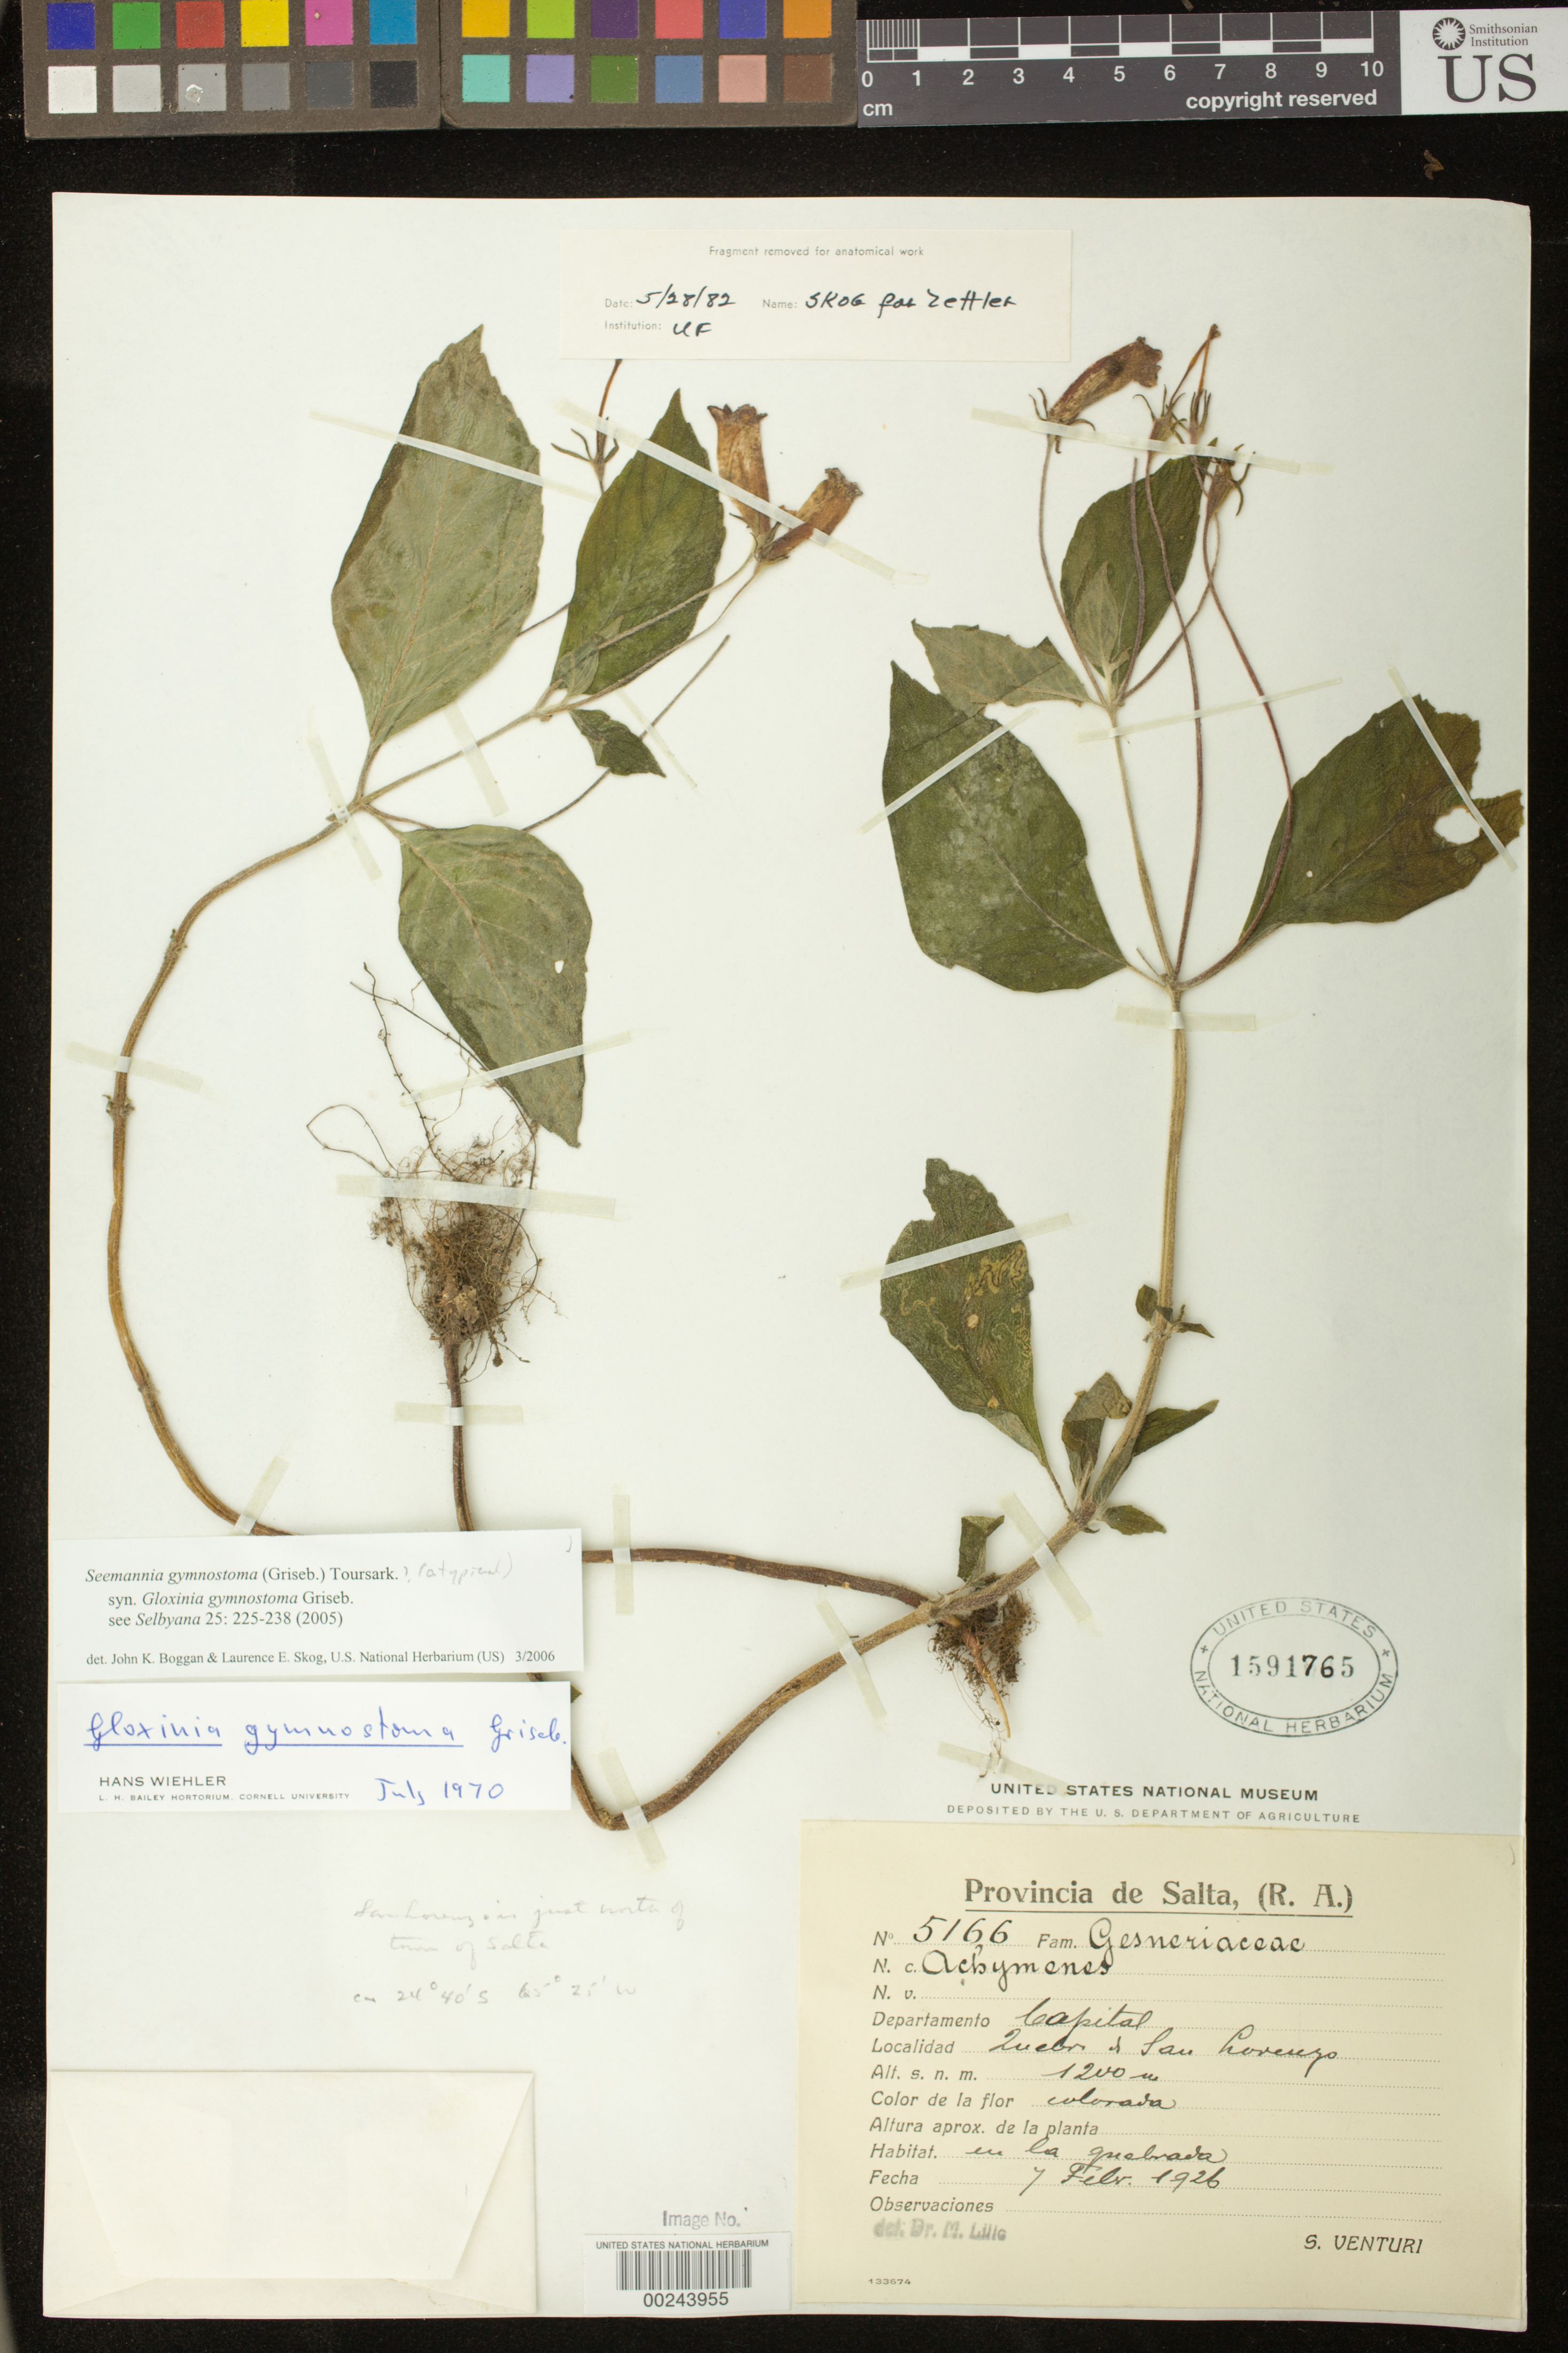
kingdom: Plantae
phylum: Tracheophyta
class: Magnoliopsida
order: Lamiales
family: Gesneriaceae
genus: Seemannia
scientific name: Seemannia gymnostoma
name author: (Griseb.) Toursark.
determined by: Boggan, J. K.; Skog, L. E.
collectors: S. Venturi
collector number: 5166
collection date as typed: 07 Feb 1926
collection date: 1926-02-07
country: Argentina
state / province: Salta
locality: Dept. Capital, Quebrada de San Lorenzo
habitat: En la quebrada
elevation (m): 1200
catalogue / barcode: US 1591765